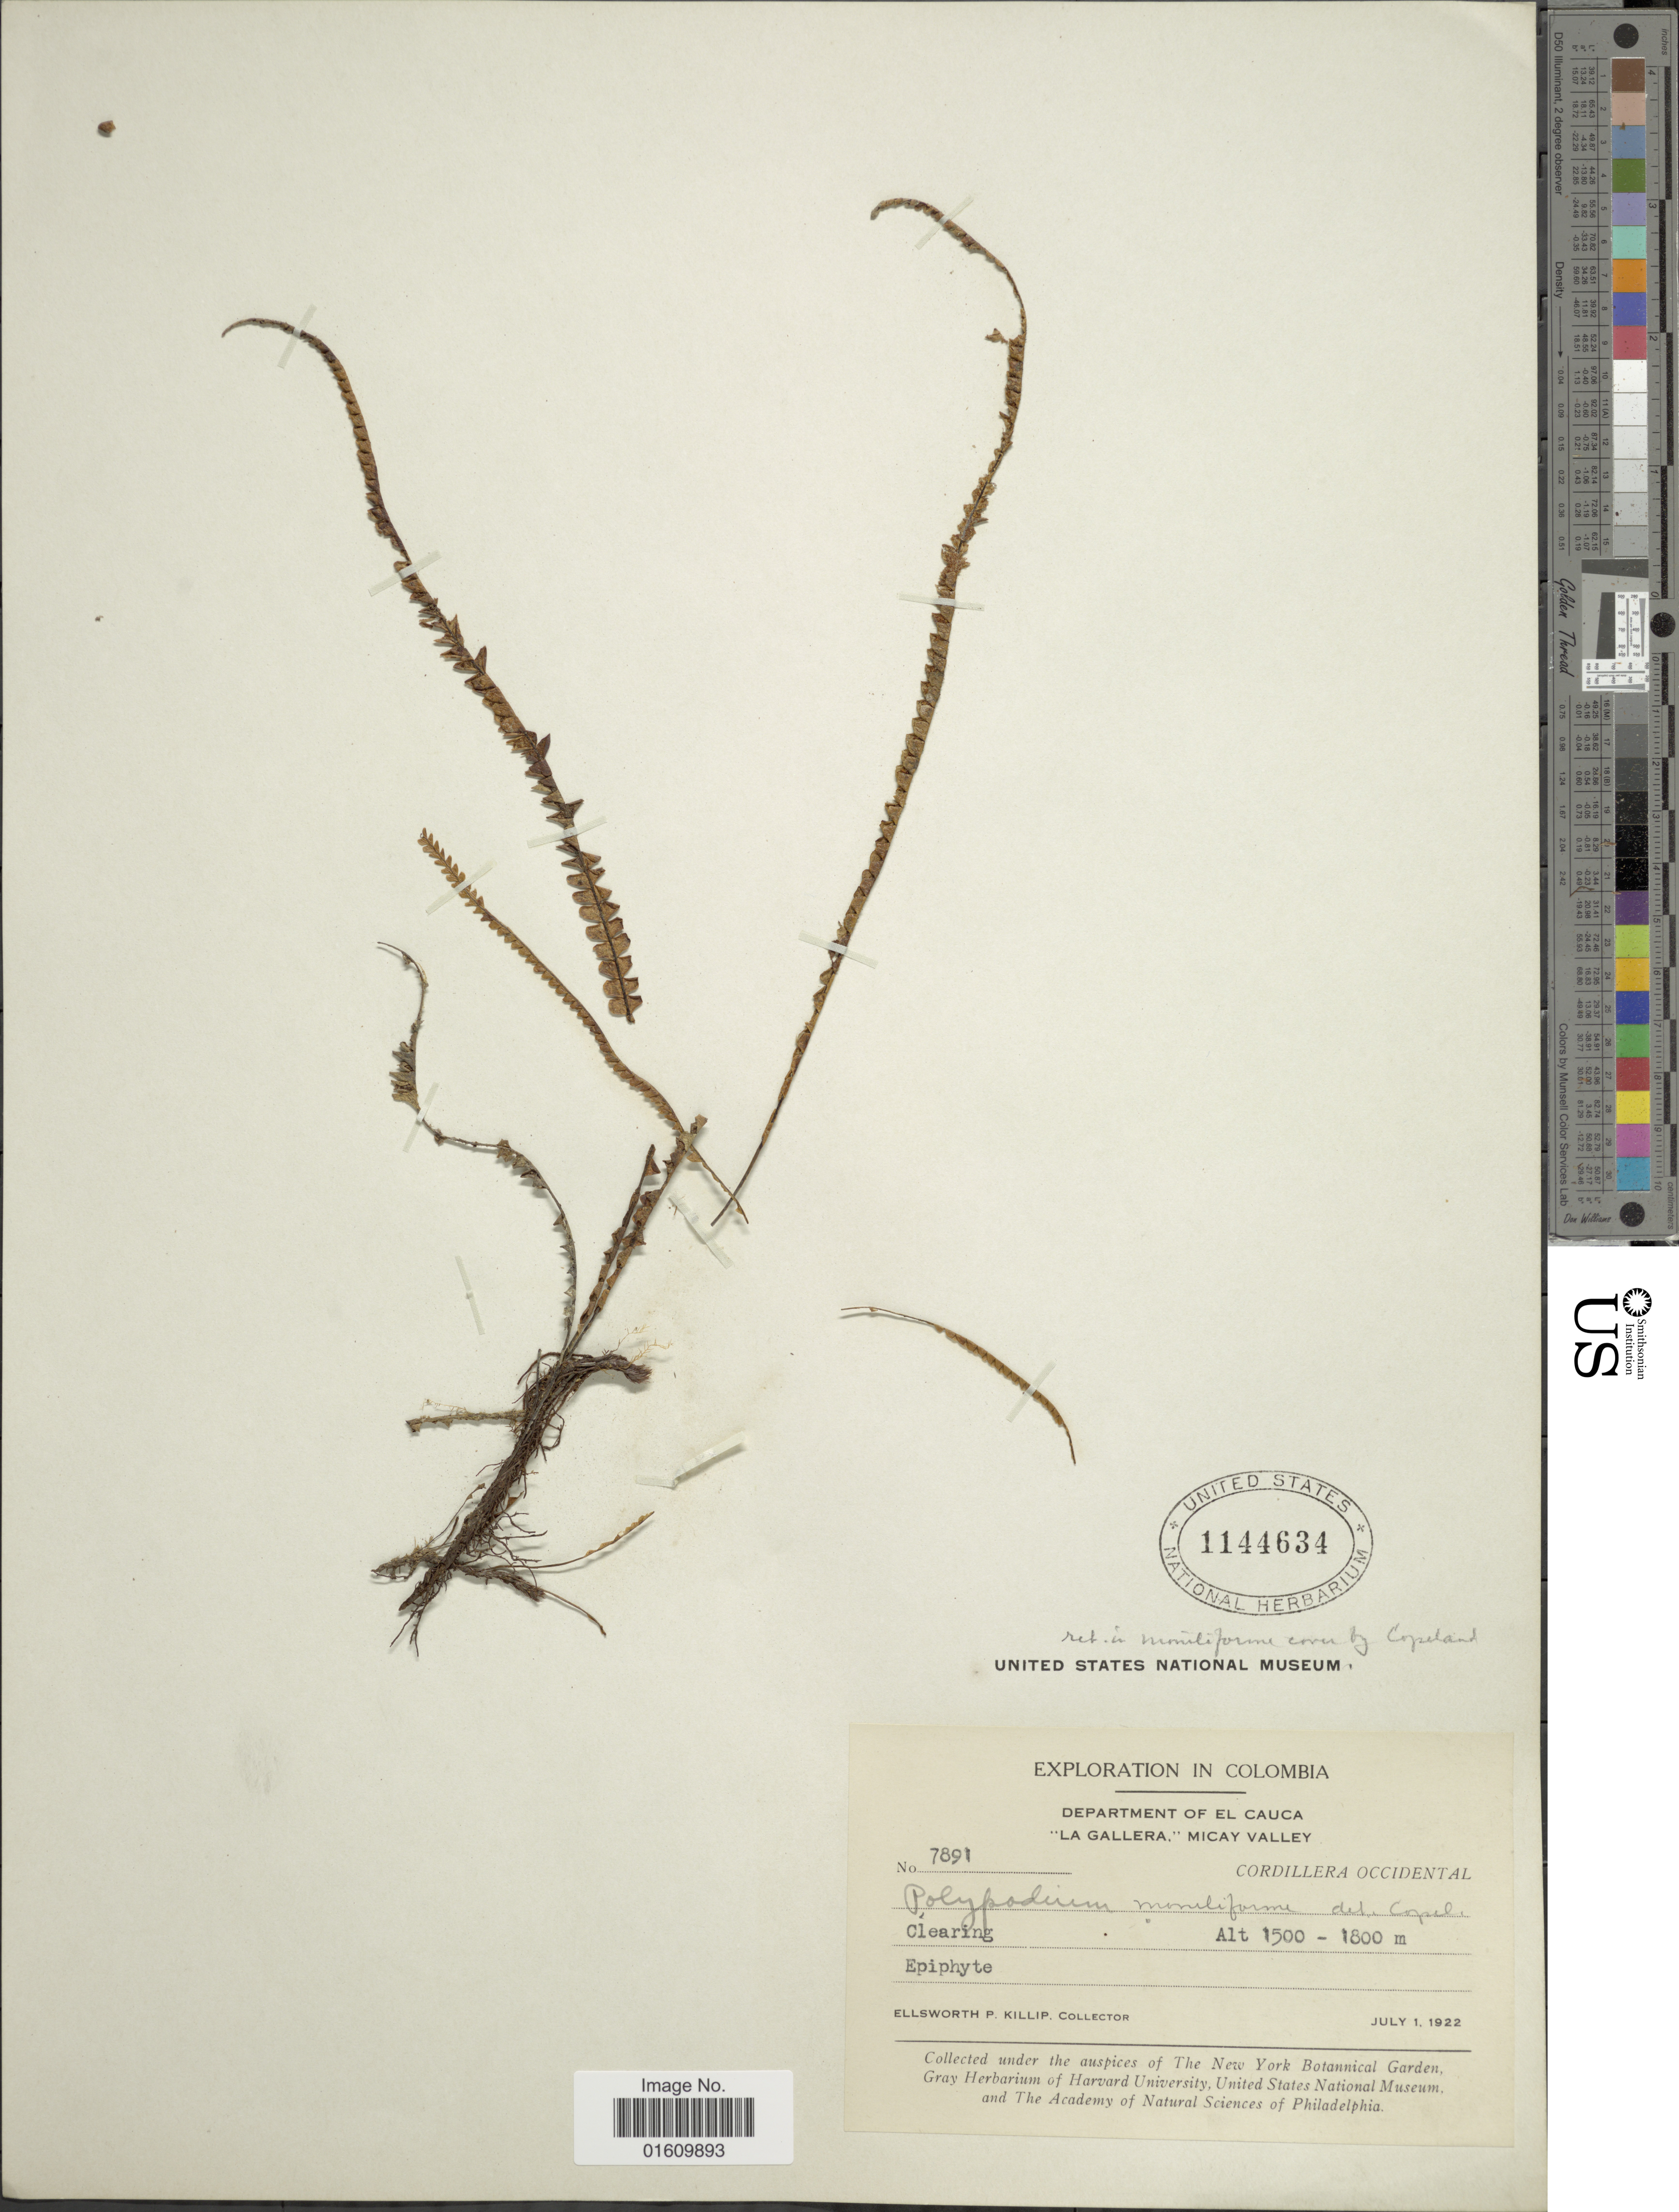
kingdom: Plantae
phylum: Tracheophyta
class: Polypodiopsida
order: Polypodiales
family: Polypodiaceae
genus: Melpomene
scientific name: Melpomene moniliformis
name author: (Lag. ex Sw.) A.R. Sm. & R.C. Moran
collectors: E. P. Killip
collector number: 7891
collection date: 1922-07-01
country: Colombia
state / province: Cauca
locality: Department of El Cauca "La Gallera" Micay Valley, Cordillera Central, clearing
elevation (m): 1500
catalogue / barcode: US 1144634